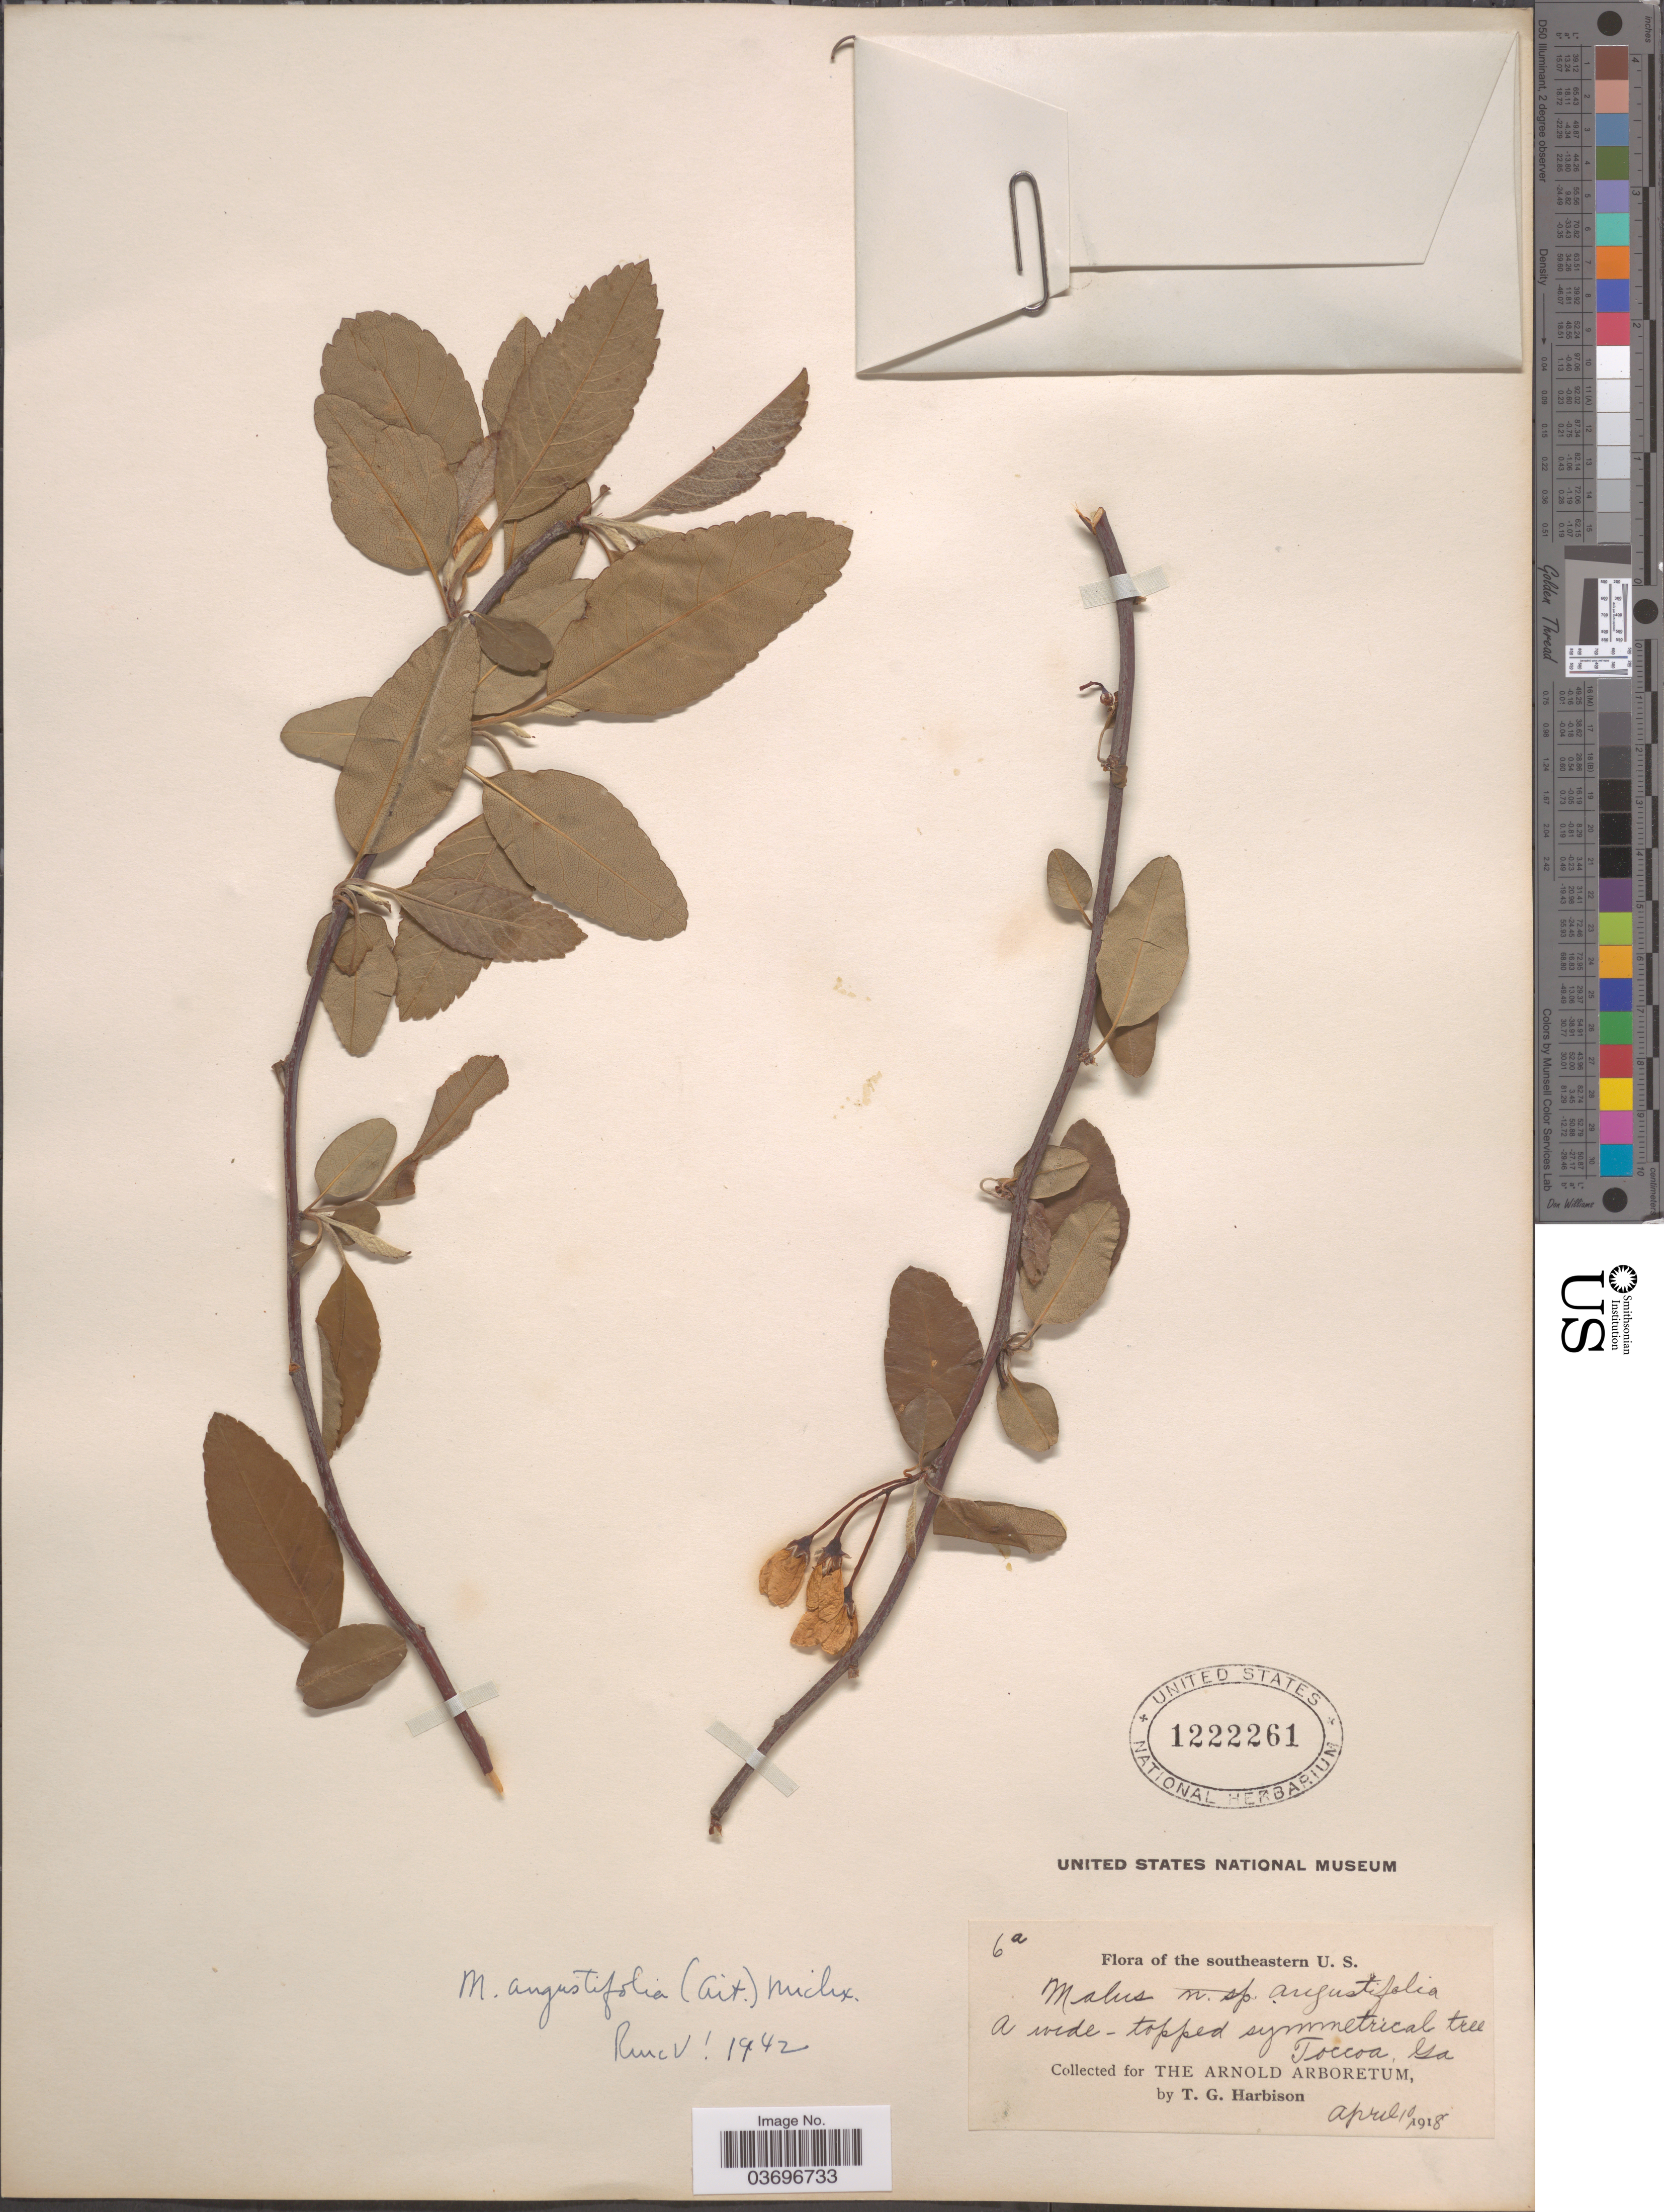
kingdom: Plantae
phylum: Tracheophyta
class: Magnoliopsida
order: Rosales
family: Rosaceae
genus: Malus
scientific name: Malus angustifolia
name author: (Aiton) Michx.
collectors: T. Harbison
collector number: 6a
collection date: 1918-04-10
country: United States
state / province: Georgia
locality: Southeastern U. S. Toccoa.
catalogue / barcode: US 1222261